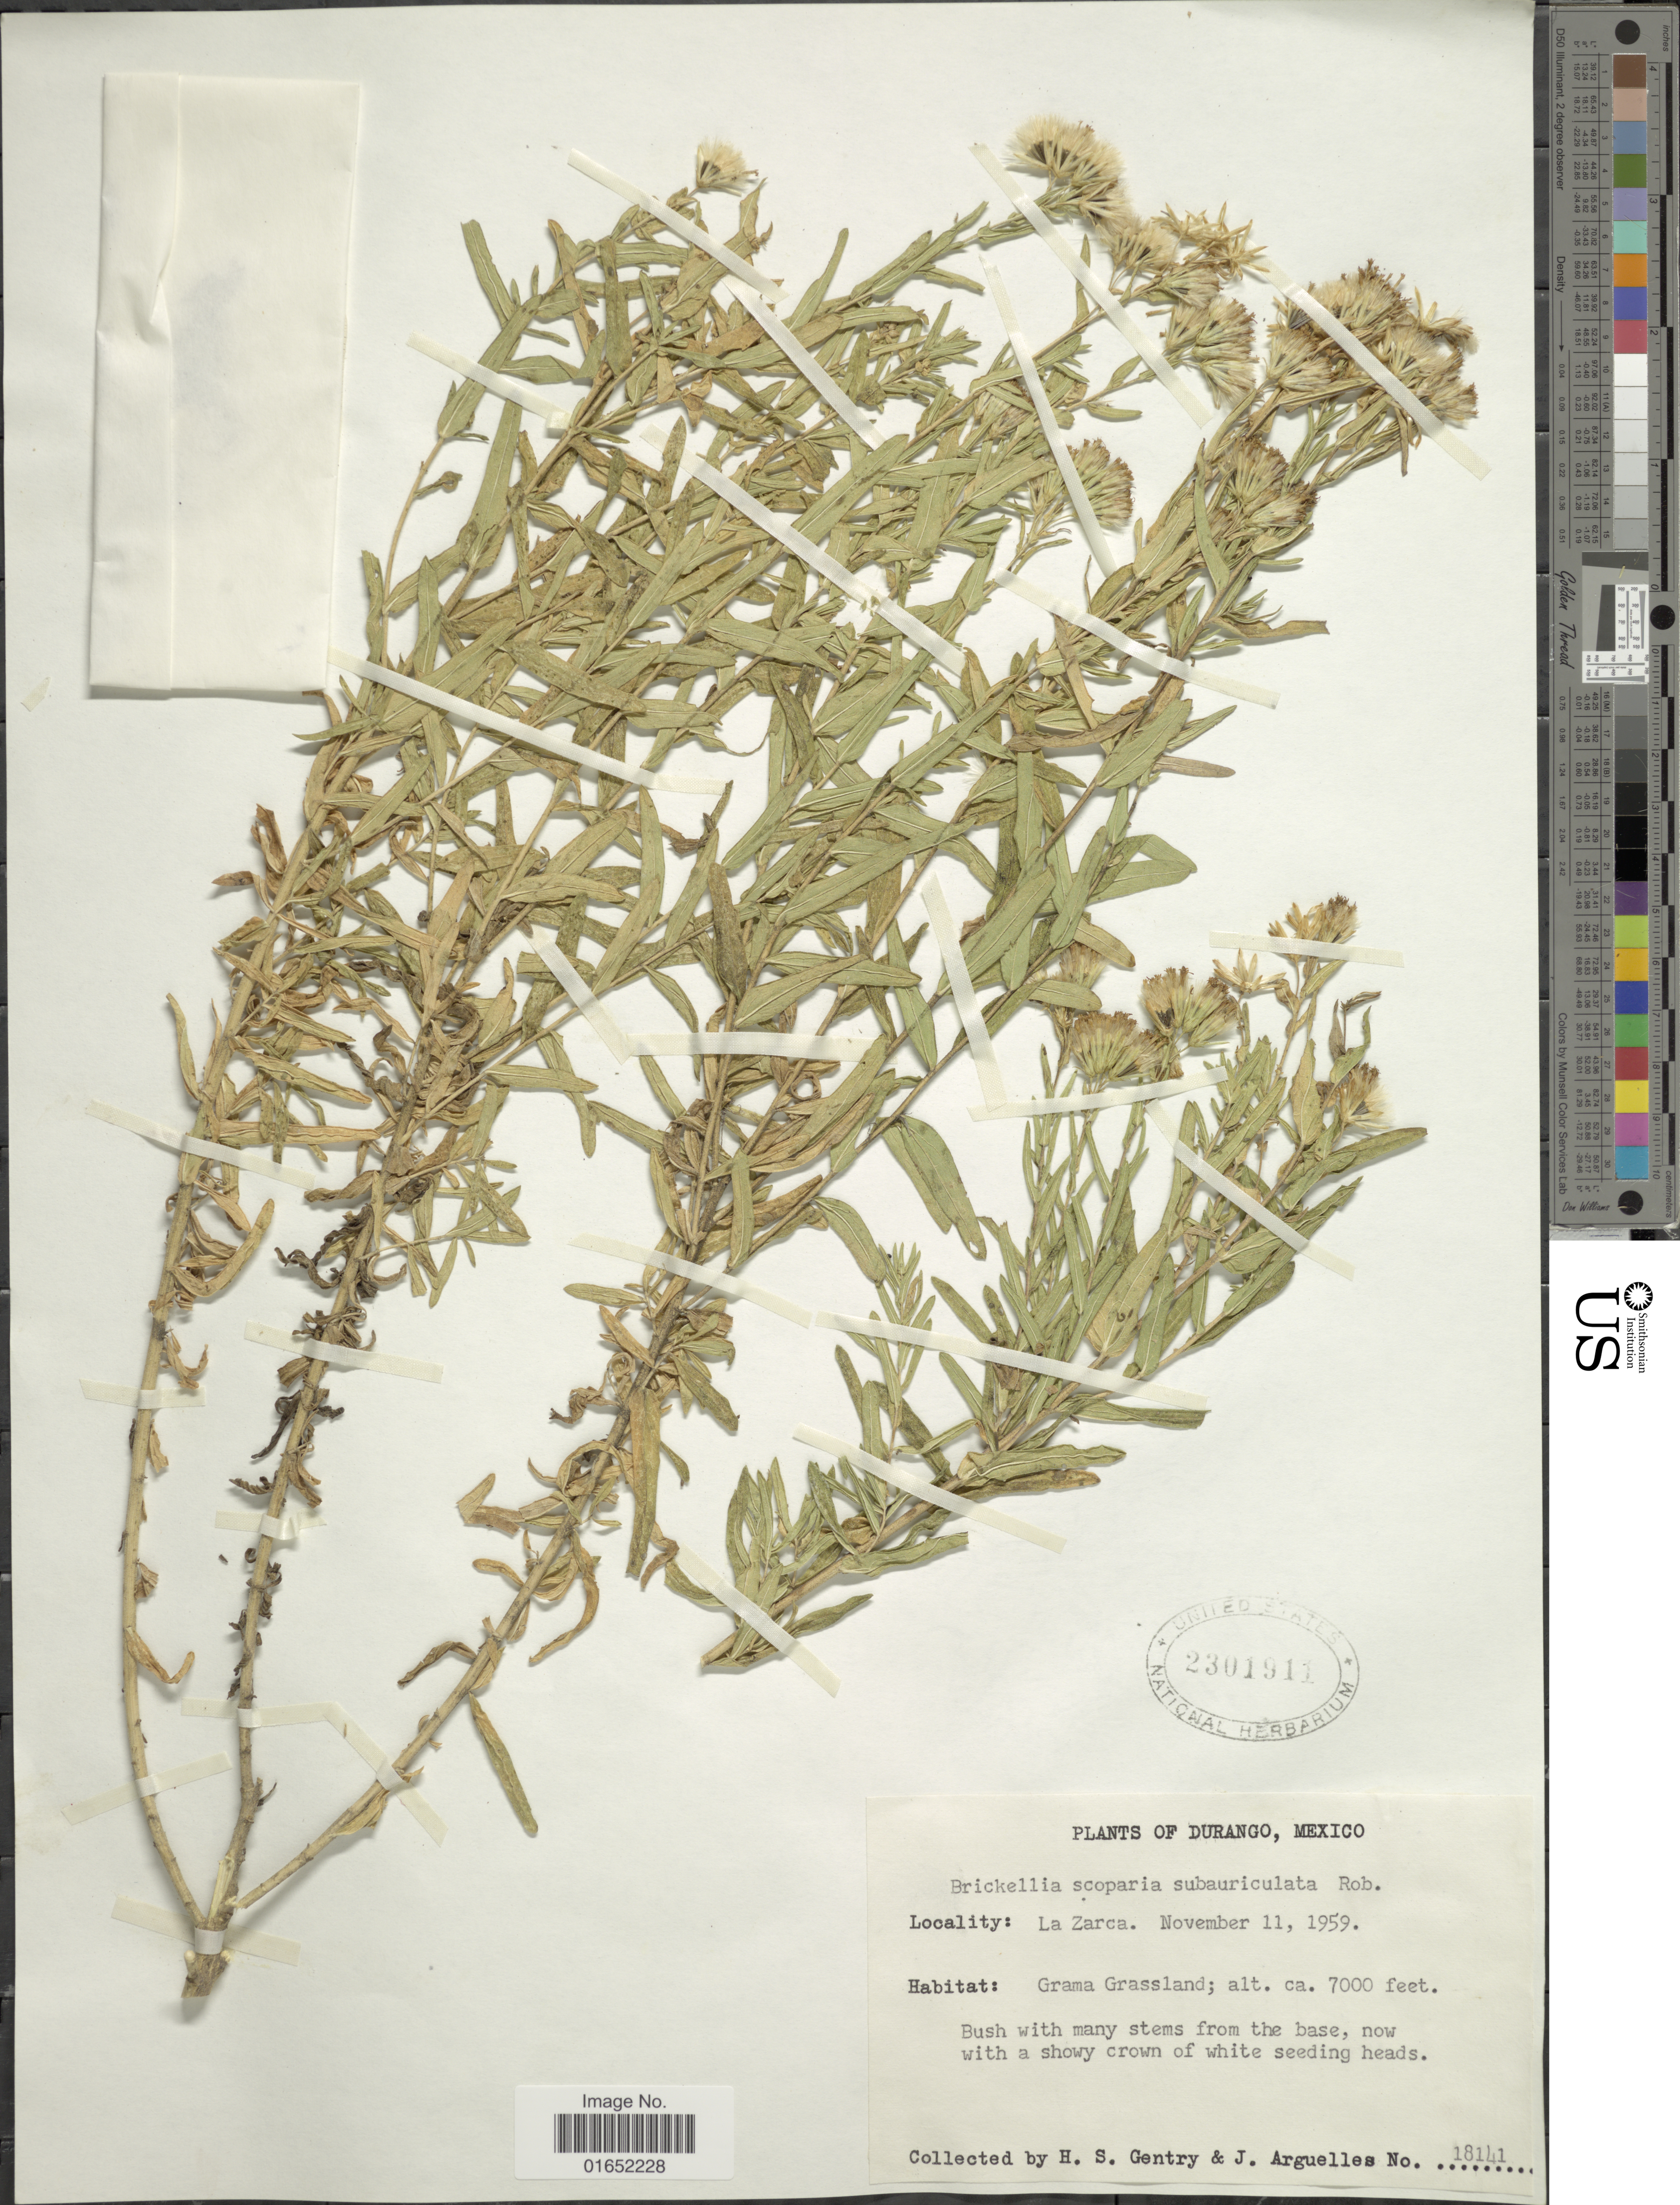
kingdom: Plantae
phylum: Tracheophyta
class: Magnoliopsida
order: Asterales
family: Asteraceae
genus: Brickellia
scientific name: Brickellia scoparia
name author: (DC.) A. Gray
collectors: H. S. Gentry & J. Arguelles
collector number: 18141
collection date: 1959-11-11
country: Mexico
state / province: Durango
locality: La Zarca, Grama Grassland, Bush with many stems from the base, now with a showy crown of white seeding heads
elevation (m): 2134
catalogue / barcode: US 2301911